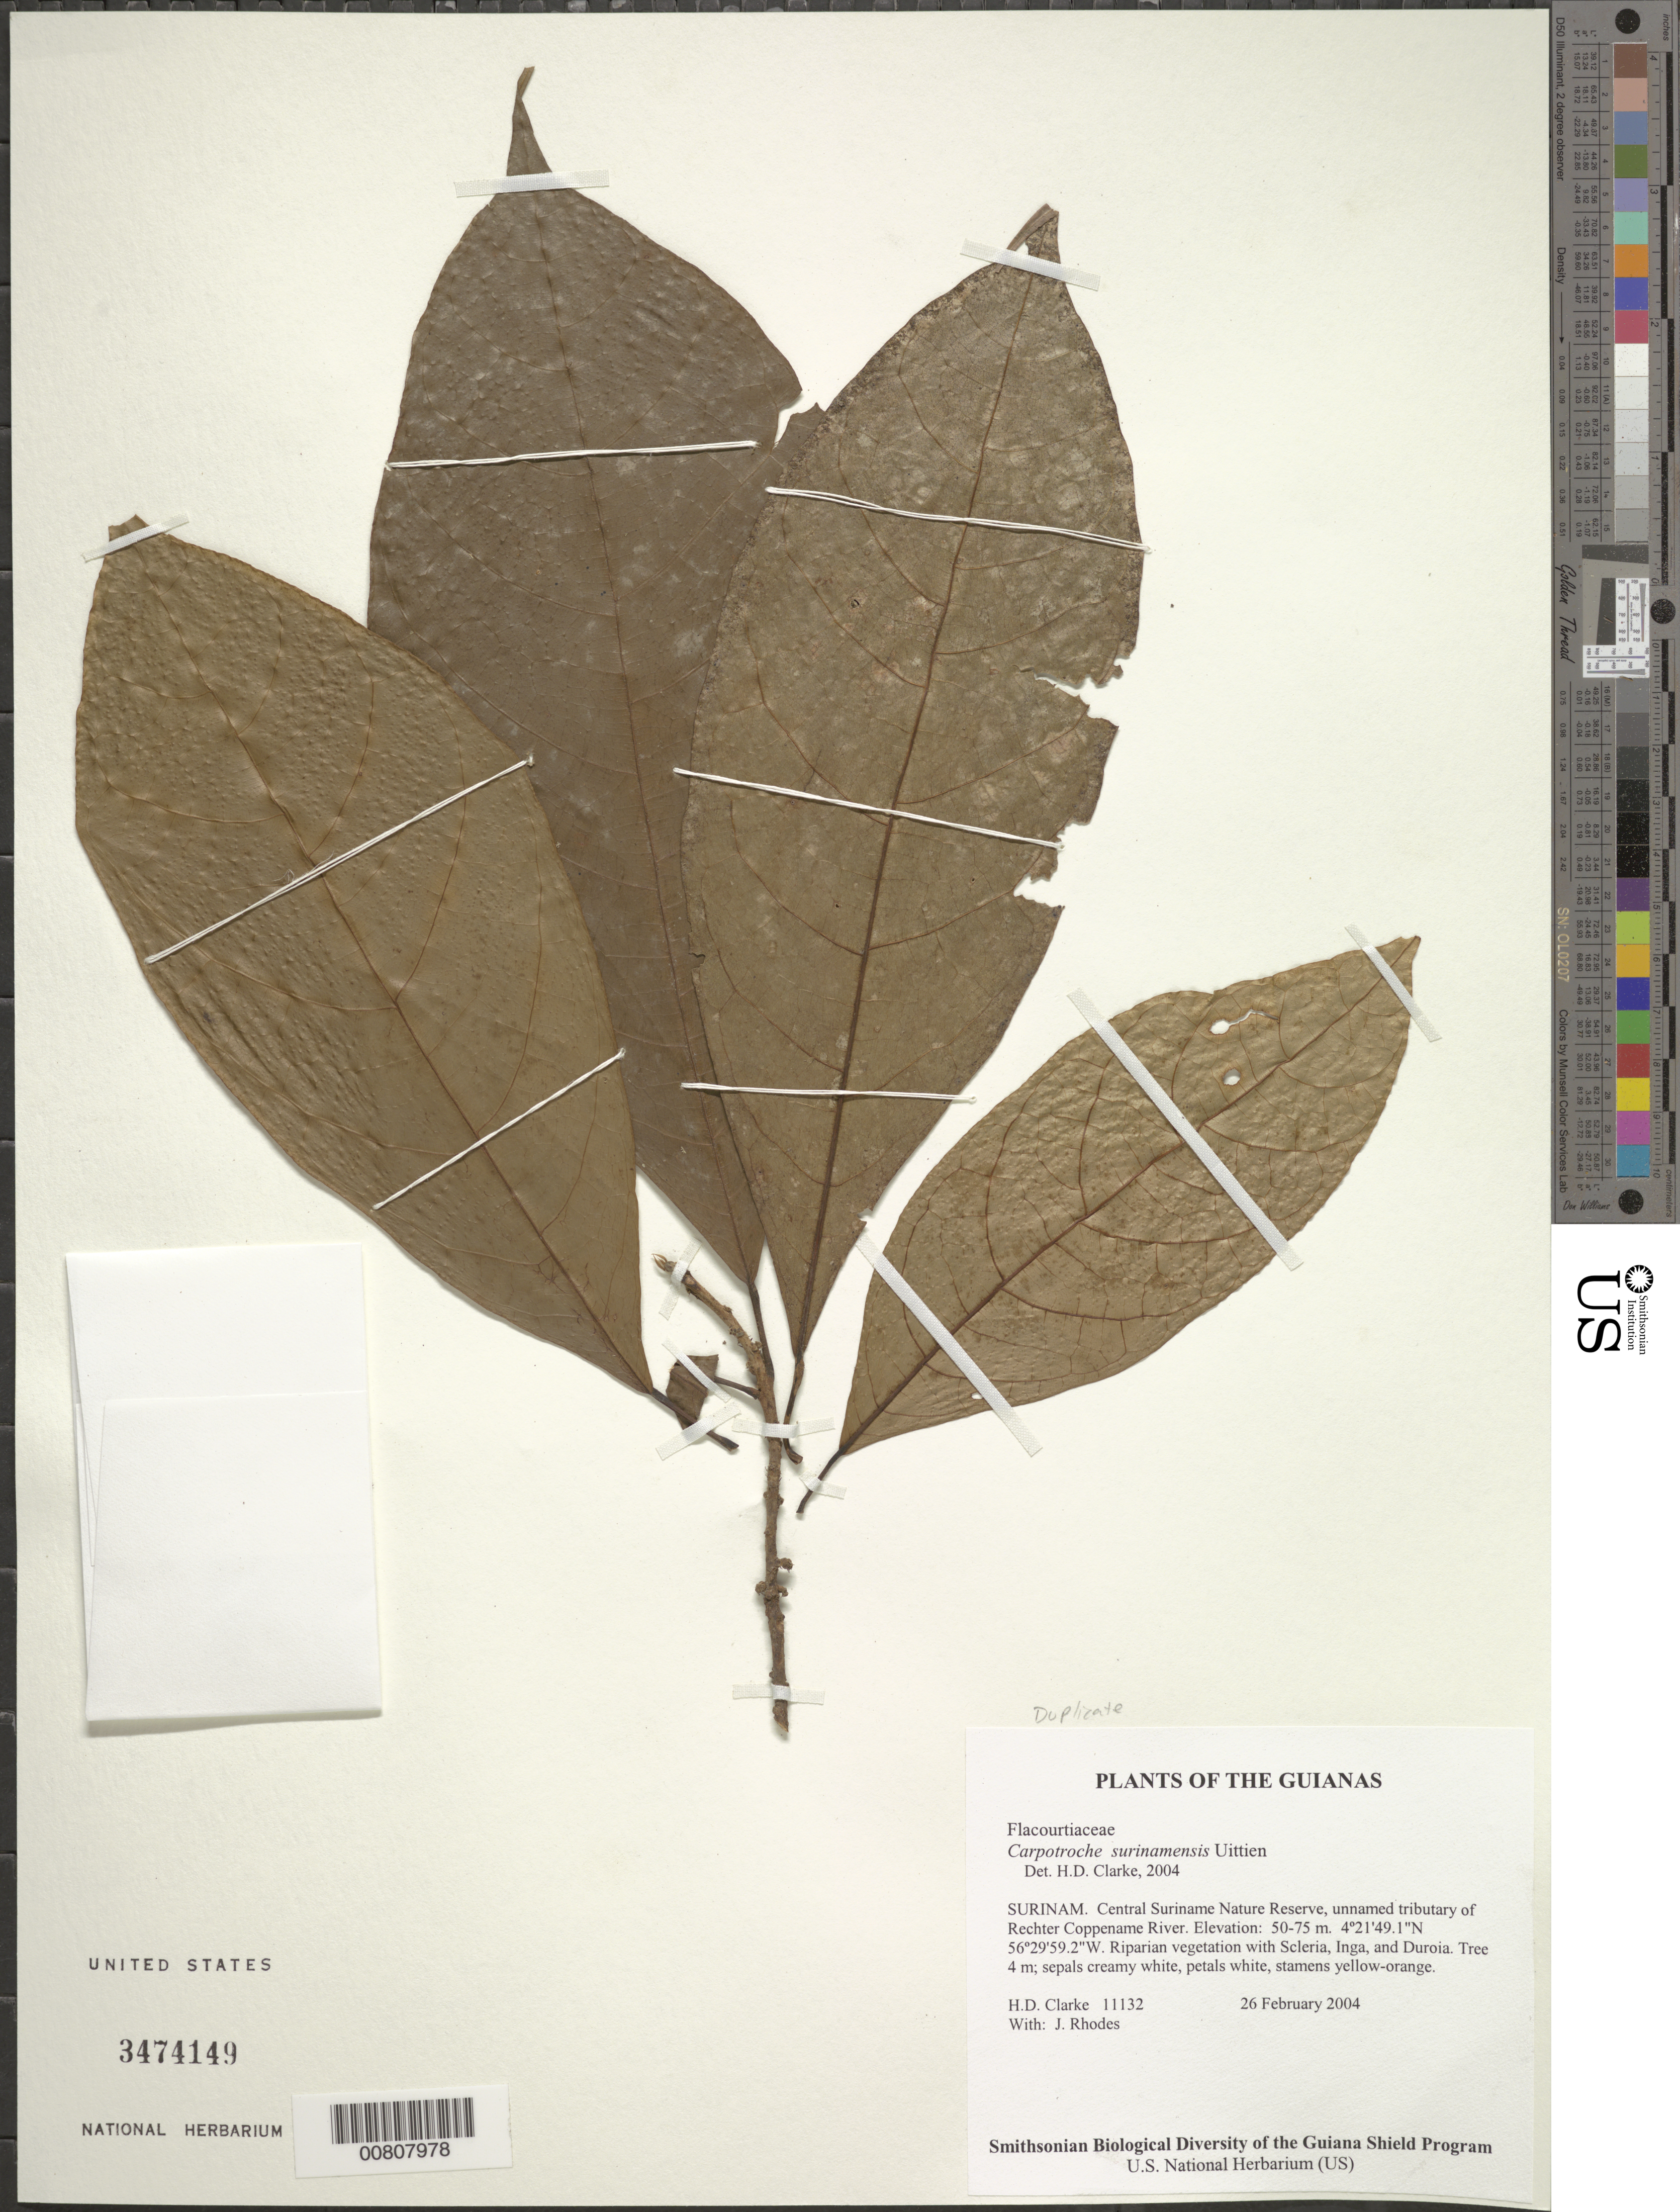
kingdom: Plantae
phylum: Tracheophyta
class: Magnoliopsida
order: Malpighiales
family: Achariaceae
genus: Carpotroche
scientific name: Carpotroche surinamensis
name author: Uittien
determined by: Clarke, H. D., University of North Carolina (Asheville)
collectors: H. D. Clarke & J. Rhodes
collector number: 11132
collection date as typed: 26 February 2004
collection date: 2004-02-26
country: Suriname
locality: Central Suriname Nature Reserve, unnamed tributary of Rechter Coppename River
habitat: Riparian vegetation with Scleria, Inga, and Duroia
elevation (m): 50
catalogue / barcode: US 3474149